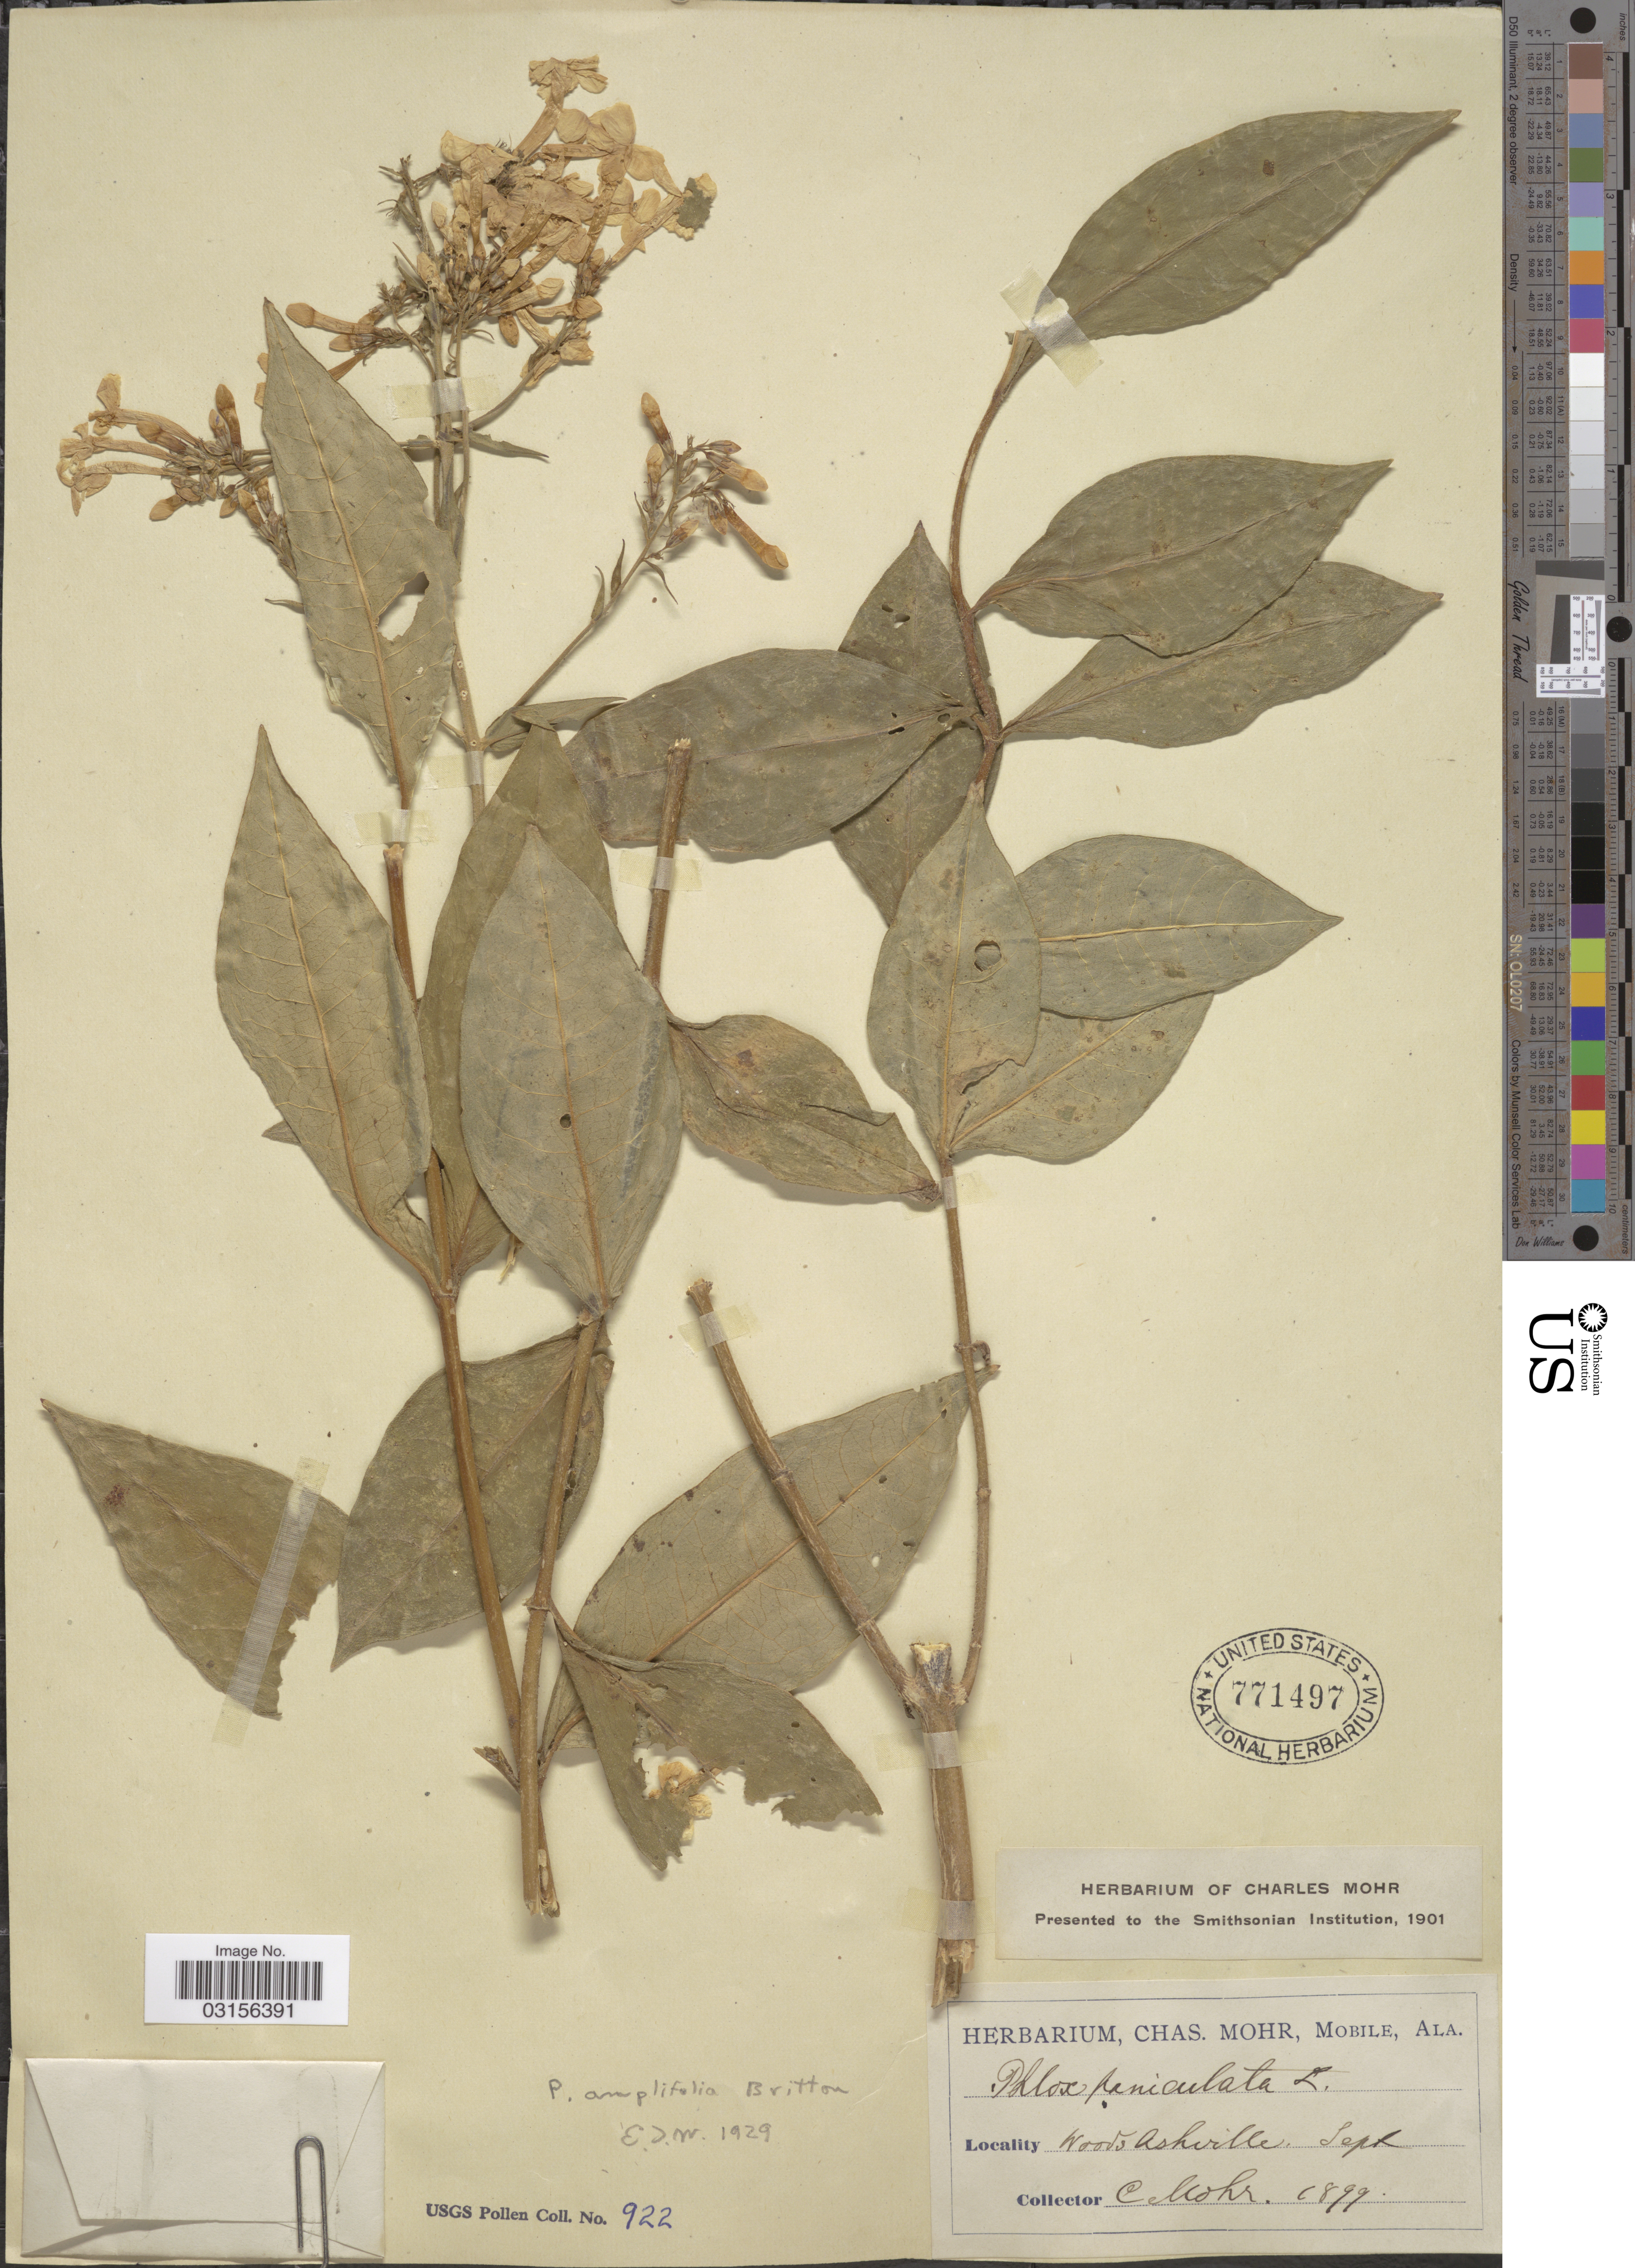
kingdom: Plantae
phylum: Tracheophyta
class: Magnoliopsida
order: Ericales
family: Polemoniaceae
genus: Phlox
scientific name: Phlox amplifolia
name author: Britton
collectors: Mohr, C. T. (herbarium)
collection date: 1899-09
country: United States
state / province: Alabama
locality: Woods Ashville.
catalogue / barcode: US 771497